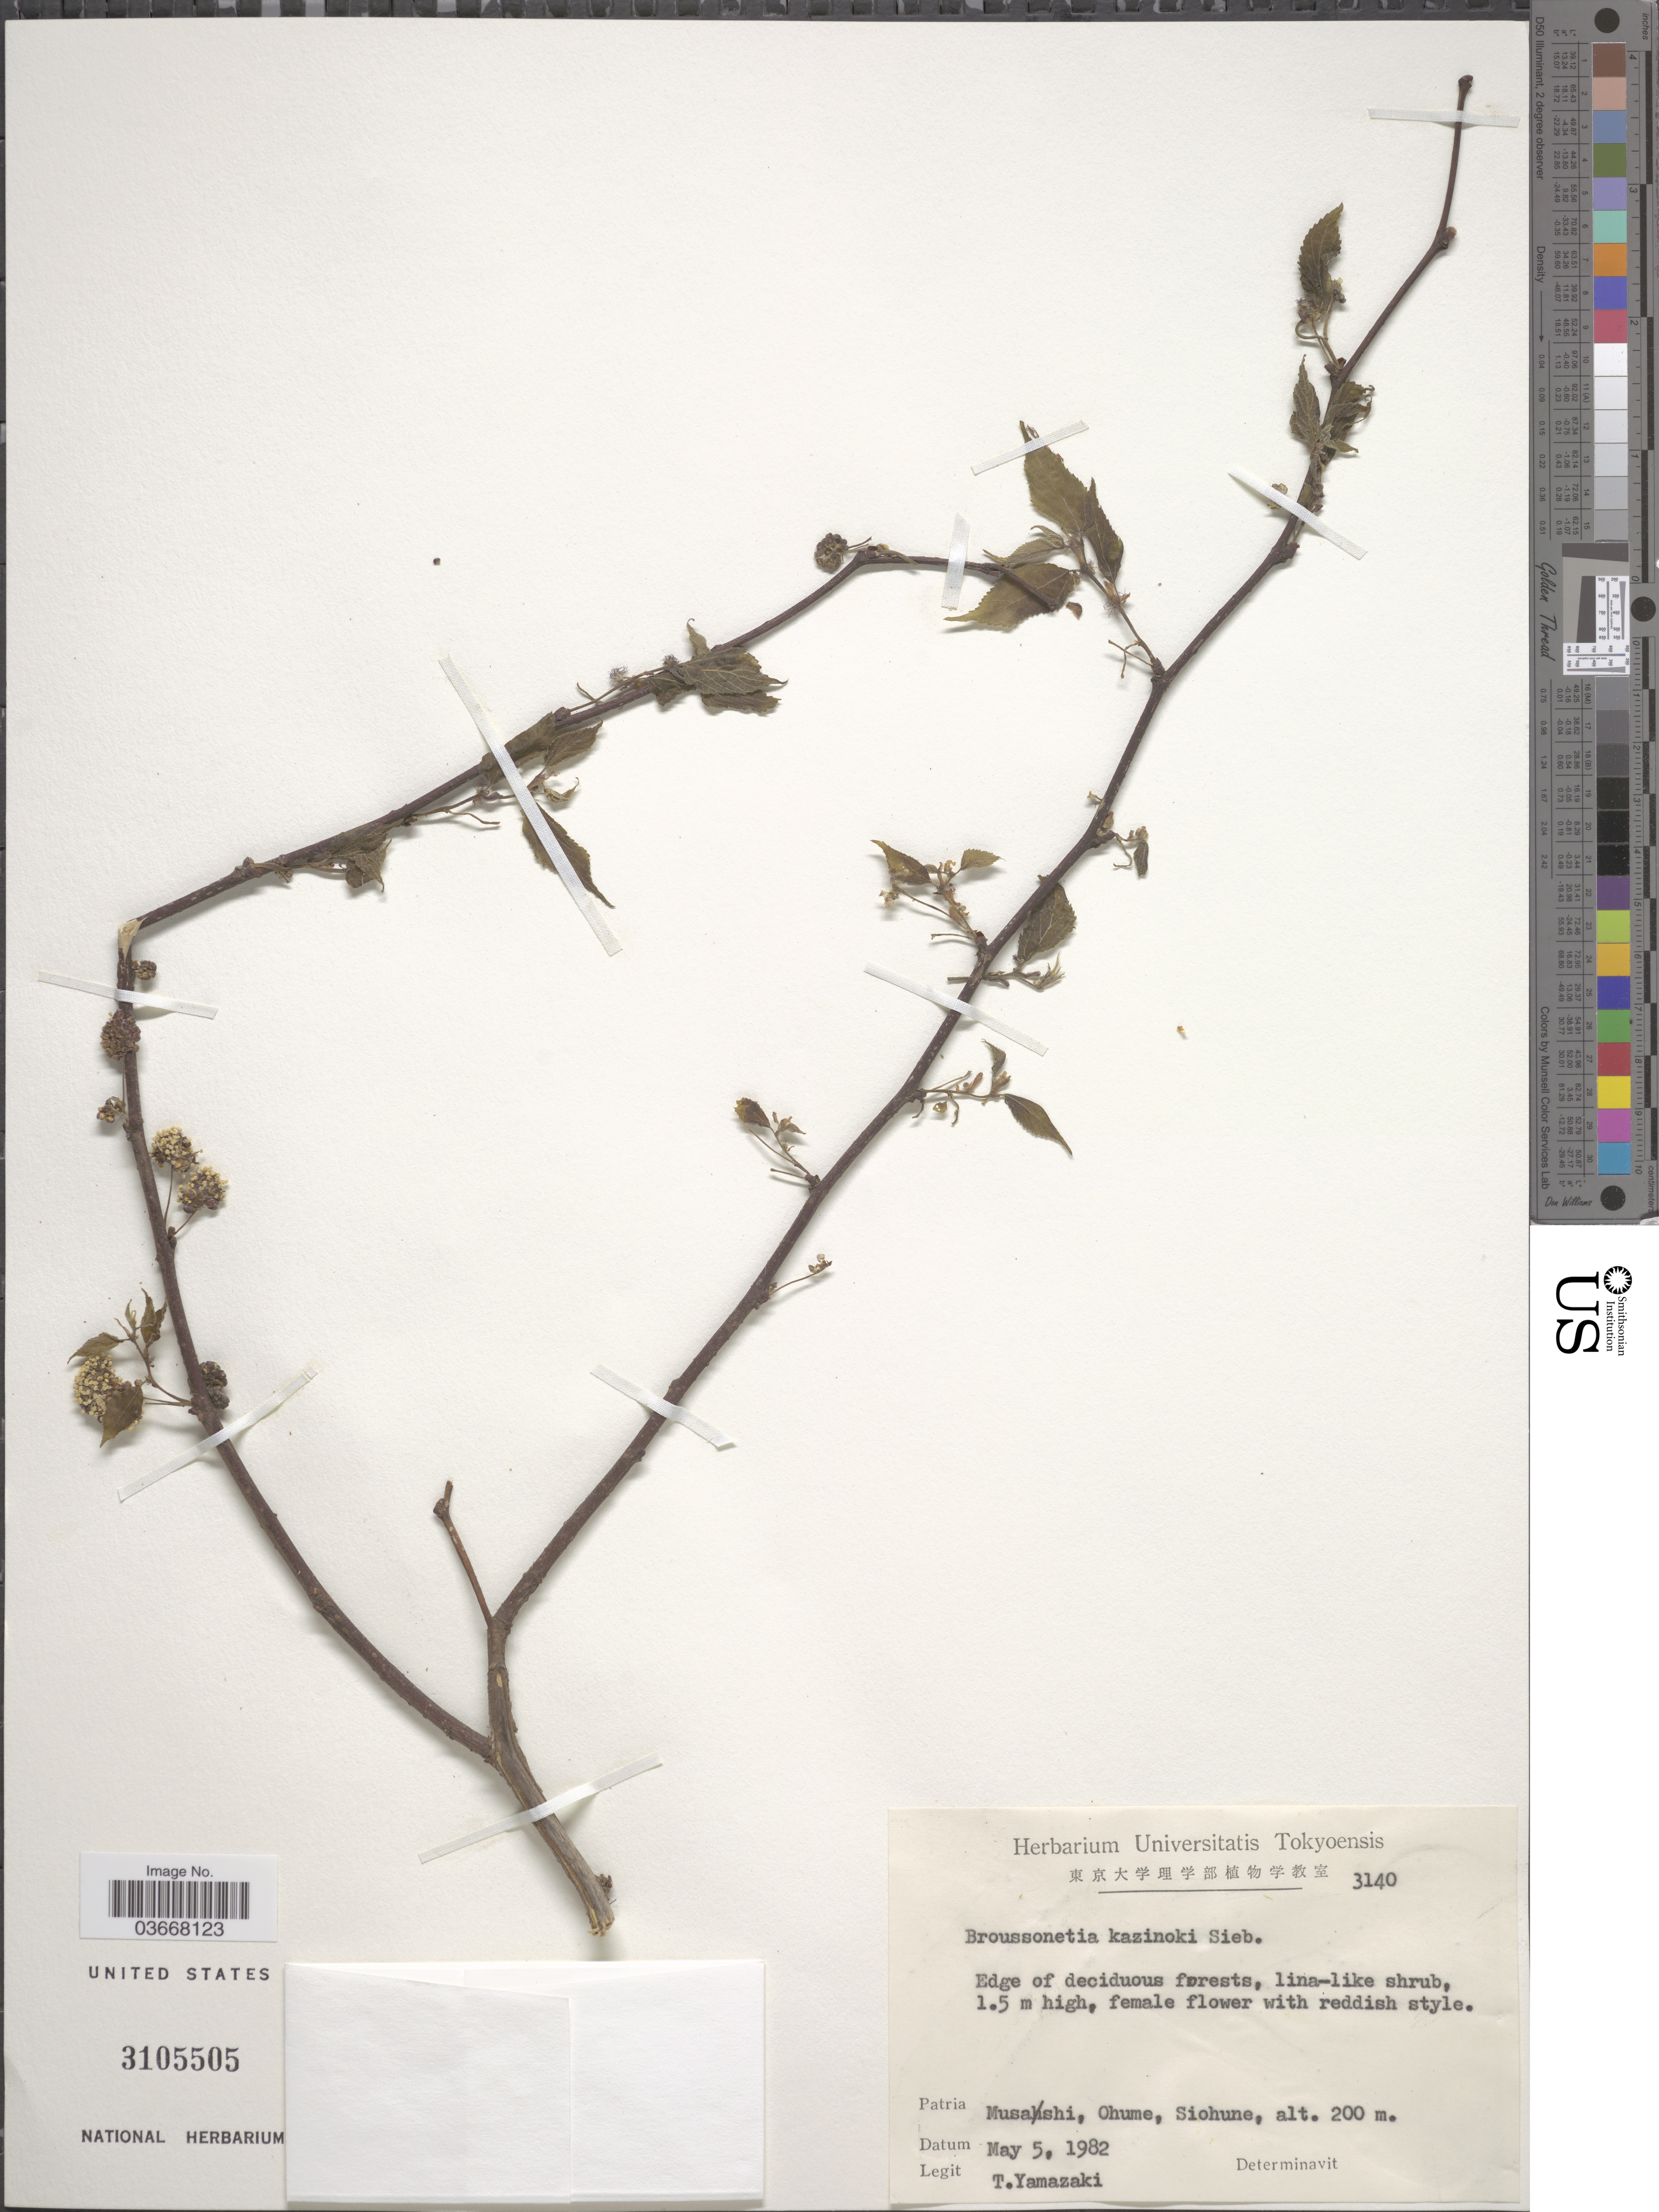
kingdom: Plantae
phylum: Tracheophyta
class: Magnoliopsida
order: Rosales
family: Moraceae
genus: Broussonetia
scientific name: Broussonetia kazinoki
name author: Siebold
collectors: T. Yamazaki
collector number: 3140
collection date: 1982-05-05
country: Japan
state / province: Tokyo, Federal City of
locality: Patria Musashi, Ohume, Siohune.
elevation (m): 200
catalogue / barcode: US 3105505